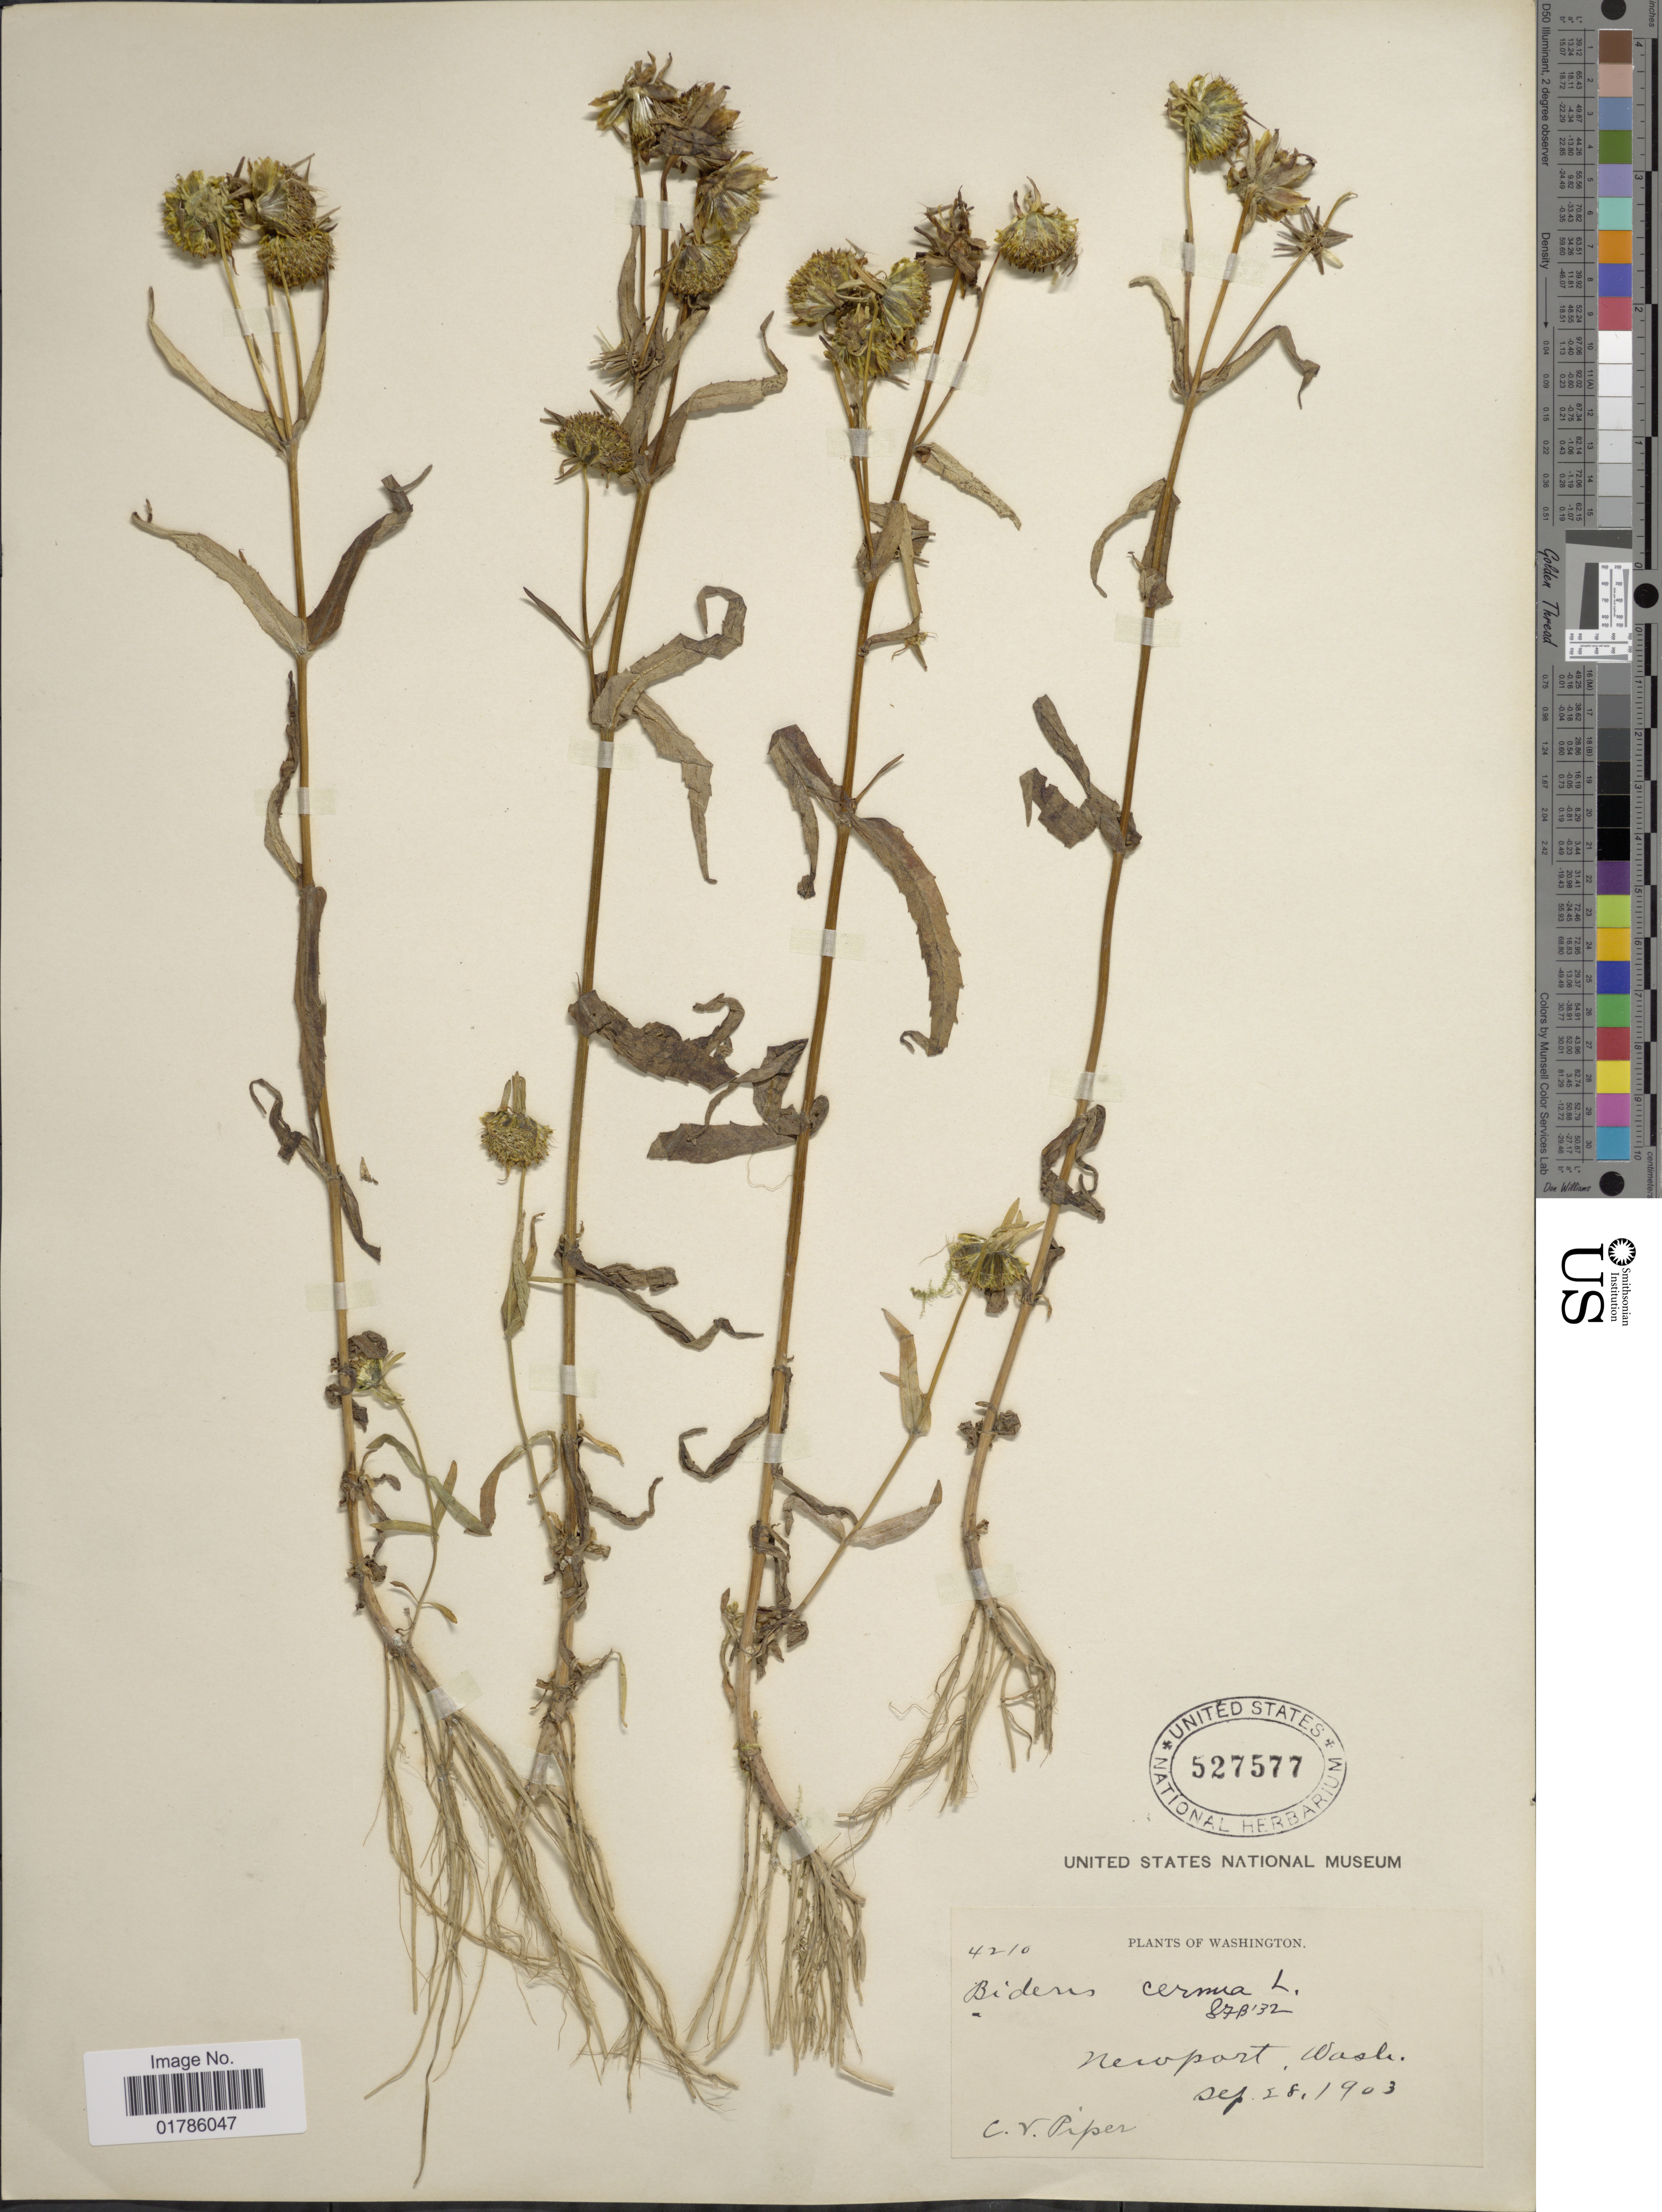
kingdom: Plantae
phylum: Tracheophyta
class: Magnoliopsida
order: Asterales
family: Asteraceae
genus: Bidens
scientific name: Bidens cernua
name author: L.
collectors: C. V. Piper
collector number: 4210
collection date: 1903-09-28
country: United States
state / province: Washington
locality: Newport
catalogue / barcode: US 527577